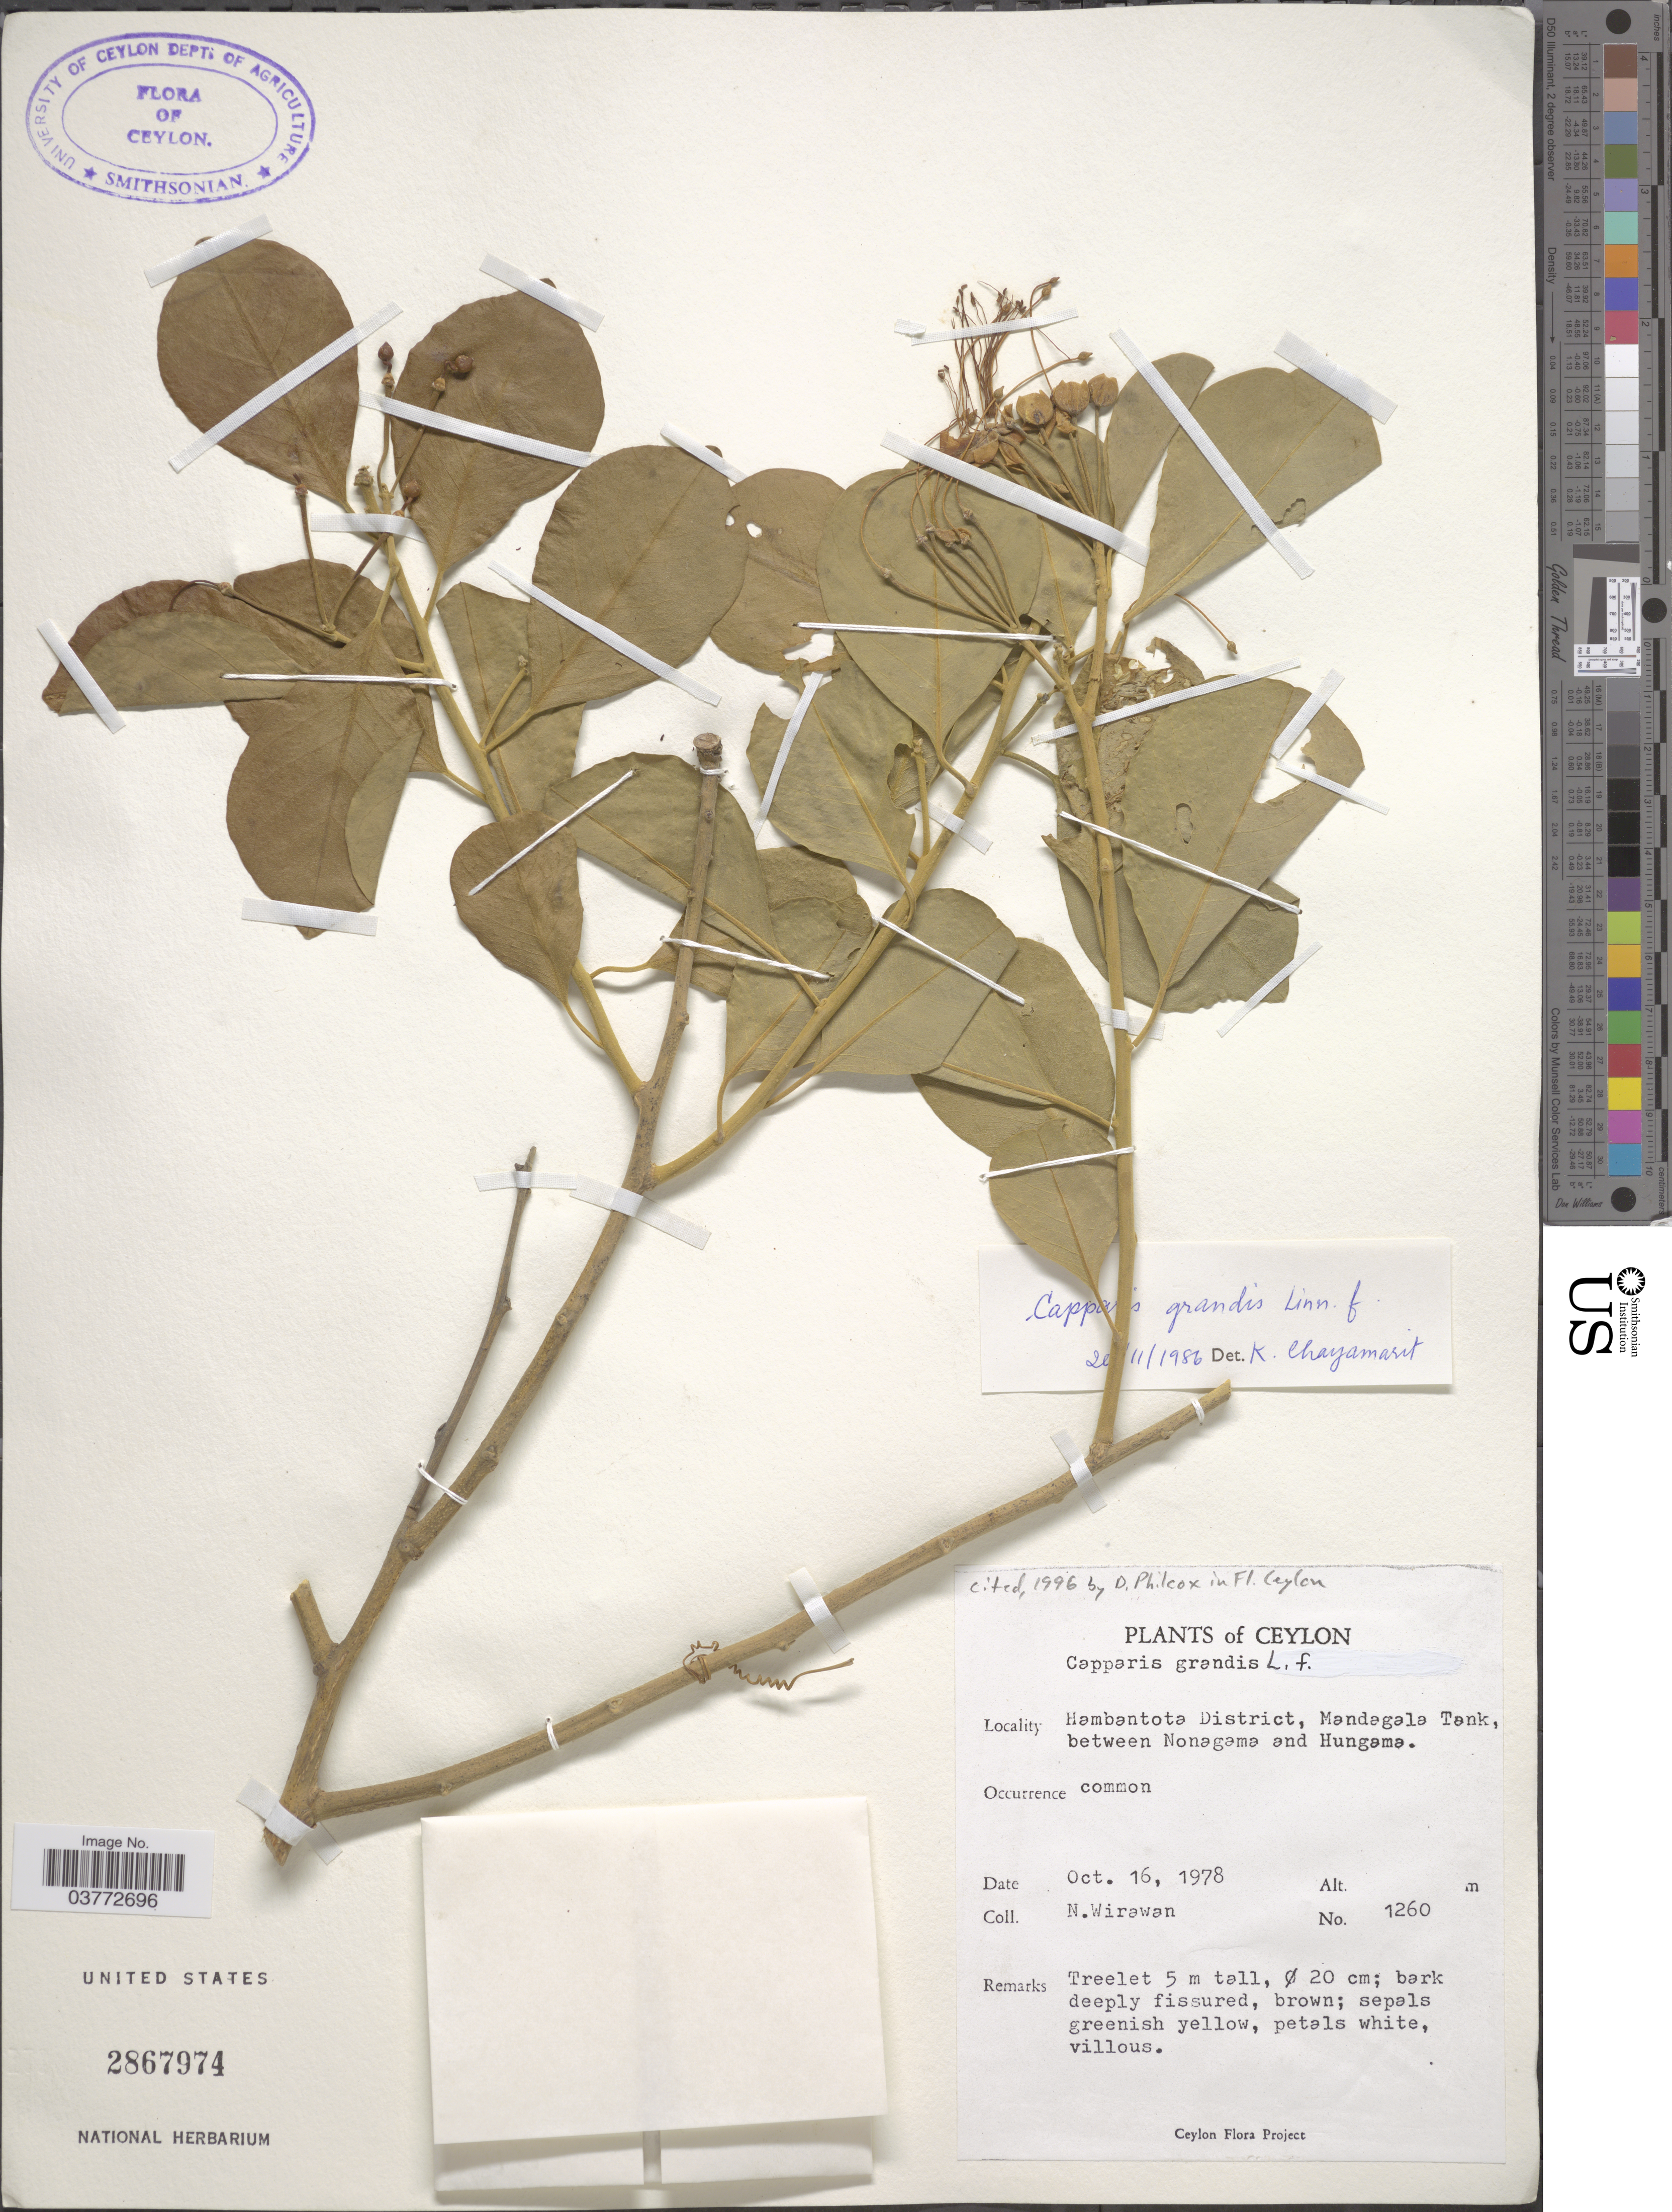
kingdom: Plantae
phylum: Tracheophyta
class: Magnoliopsida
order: Brassicales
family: Capparaceae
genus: Capparis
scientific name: Capparis grandis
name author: L. f.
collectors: N. Wirawan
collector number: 1260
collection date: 1978-10-16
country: Sri Lanka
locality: Ceylon. Hambantota District, Mandagala Tank, between Nonagama and Hungama.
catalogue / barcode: US 2867974